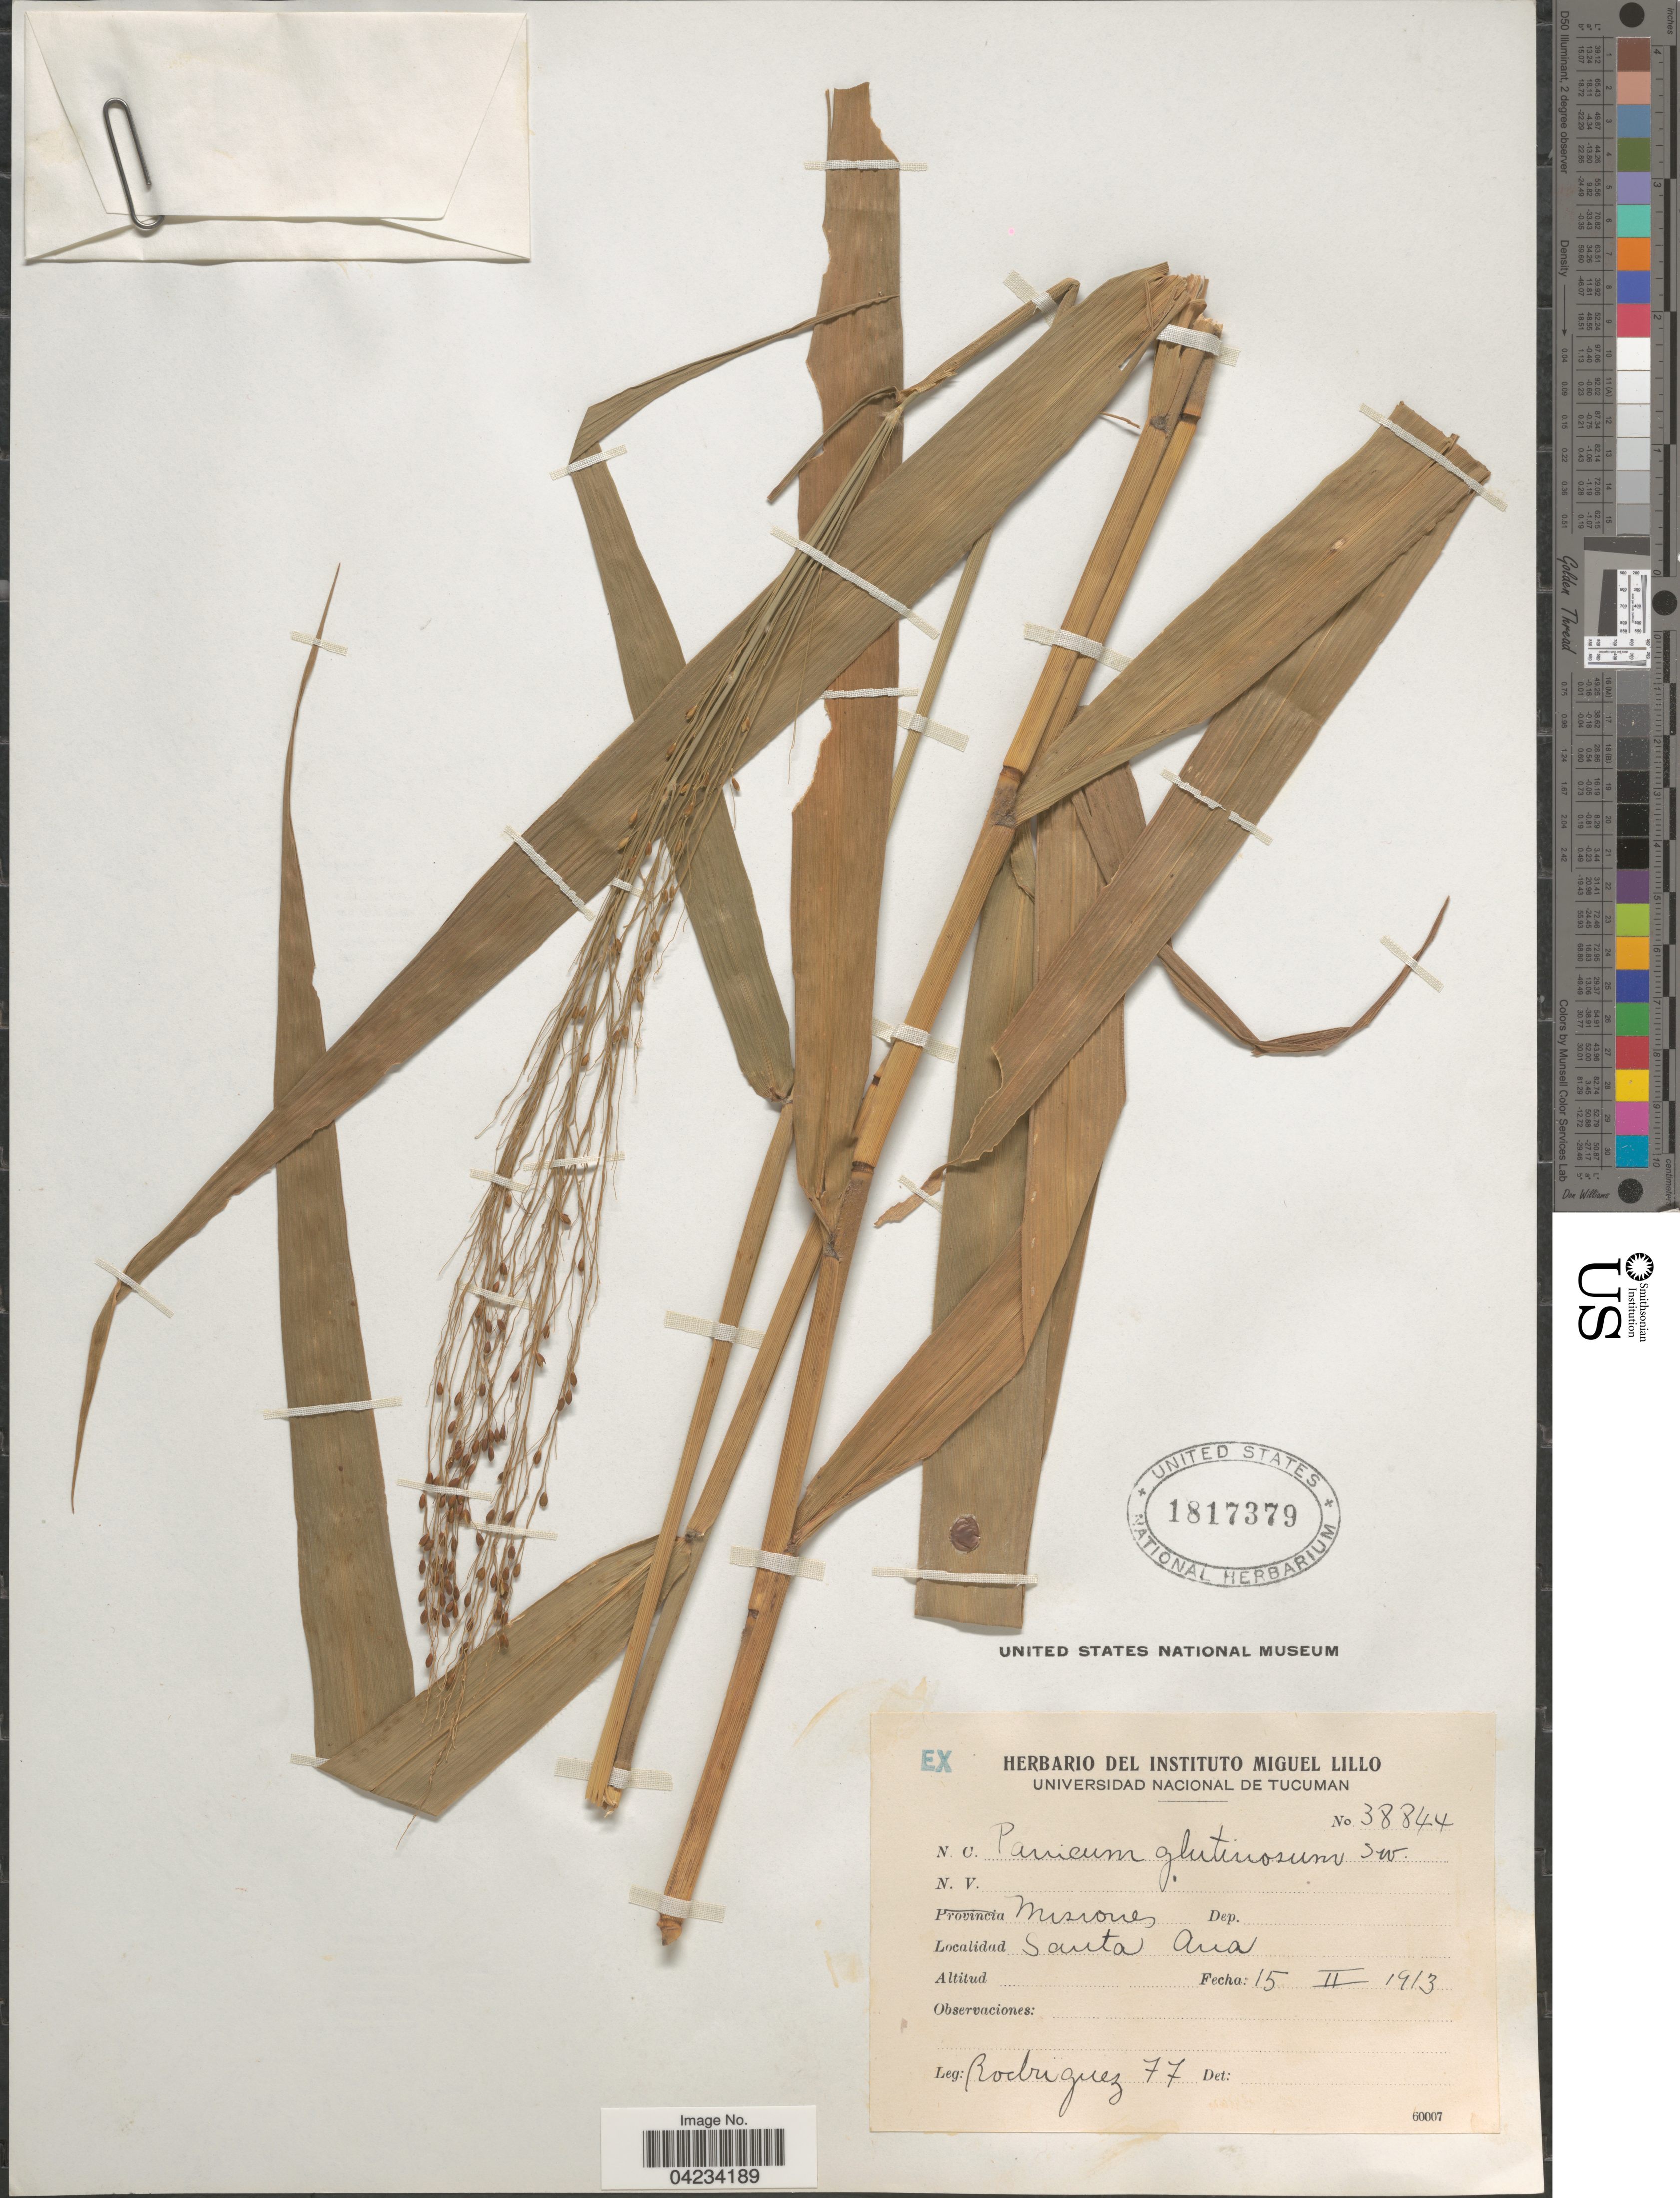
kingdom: Plantae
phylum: Tracheophyta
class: Liliopsida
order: Poales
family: Poaceae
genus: Homolepis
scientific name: Homolepis glutinosa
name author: (Sw.) Zuloaga & Soderstr.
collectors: Rodriguez, --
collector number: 77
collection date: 1913-02-15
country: Argentina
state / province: Misiones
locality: Santa Ana.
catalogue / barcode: US 1817379